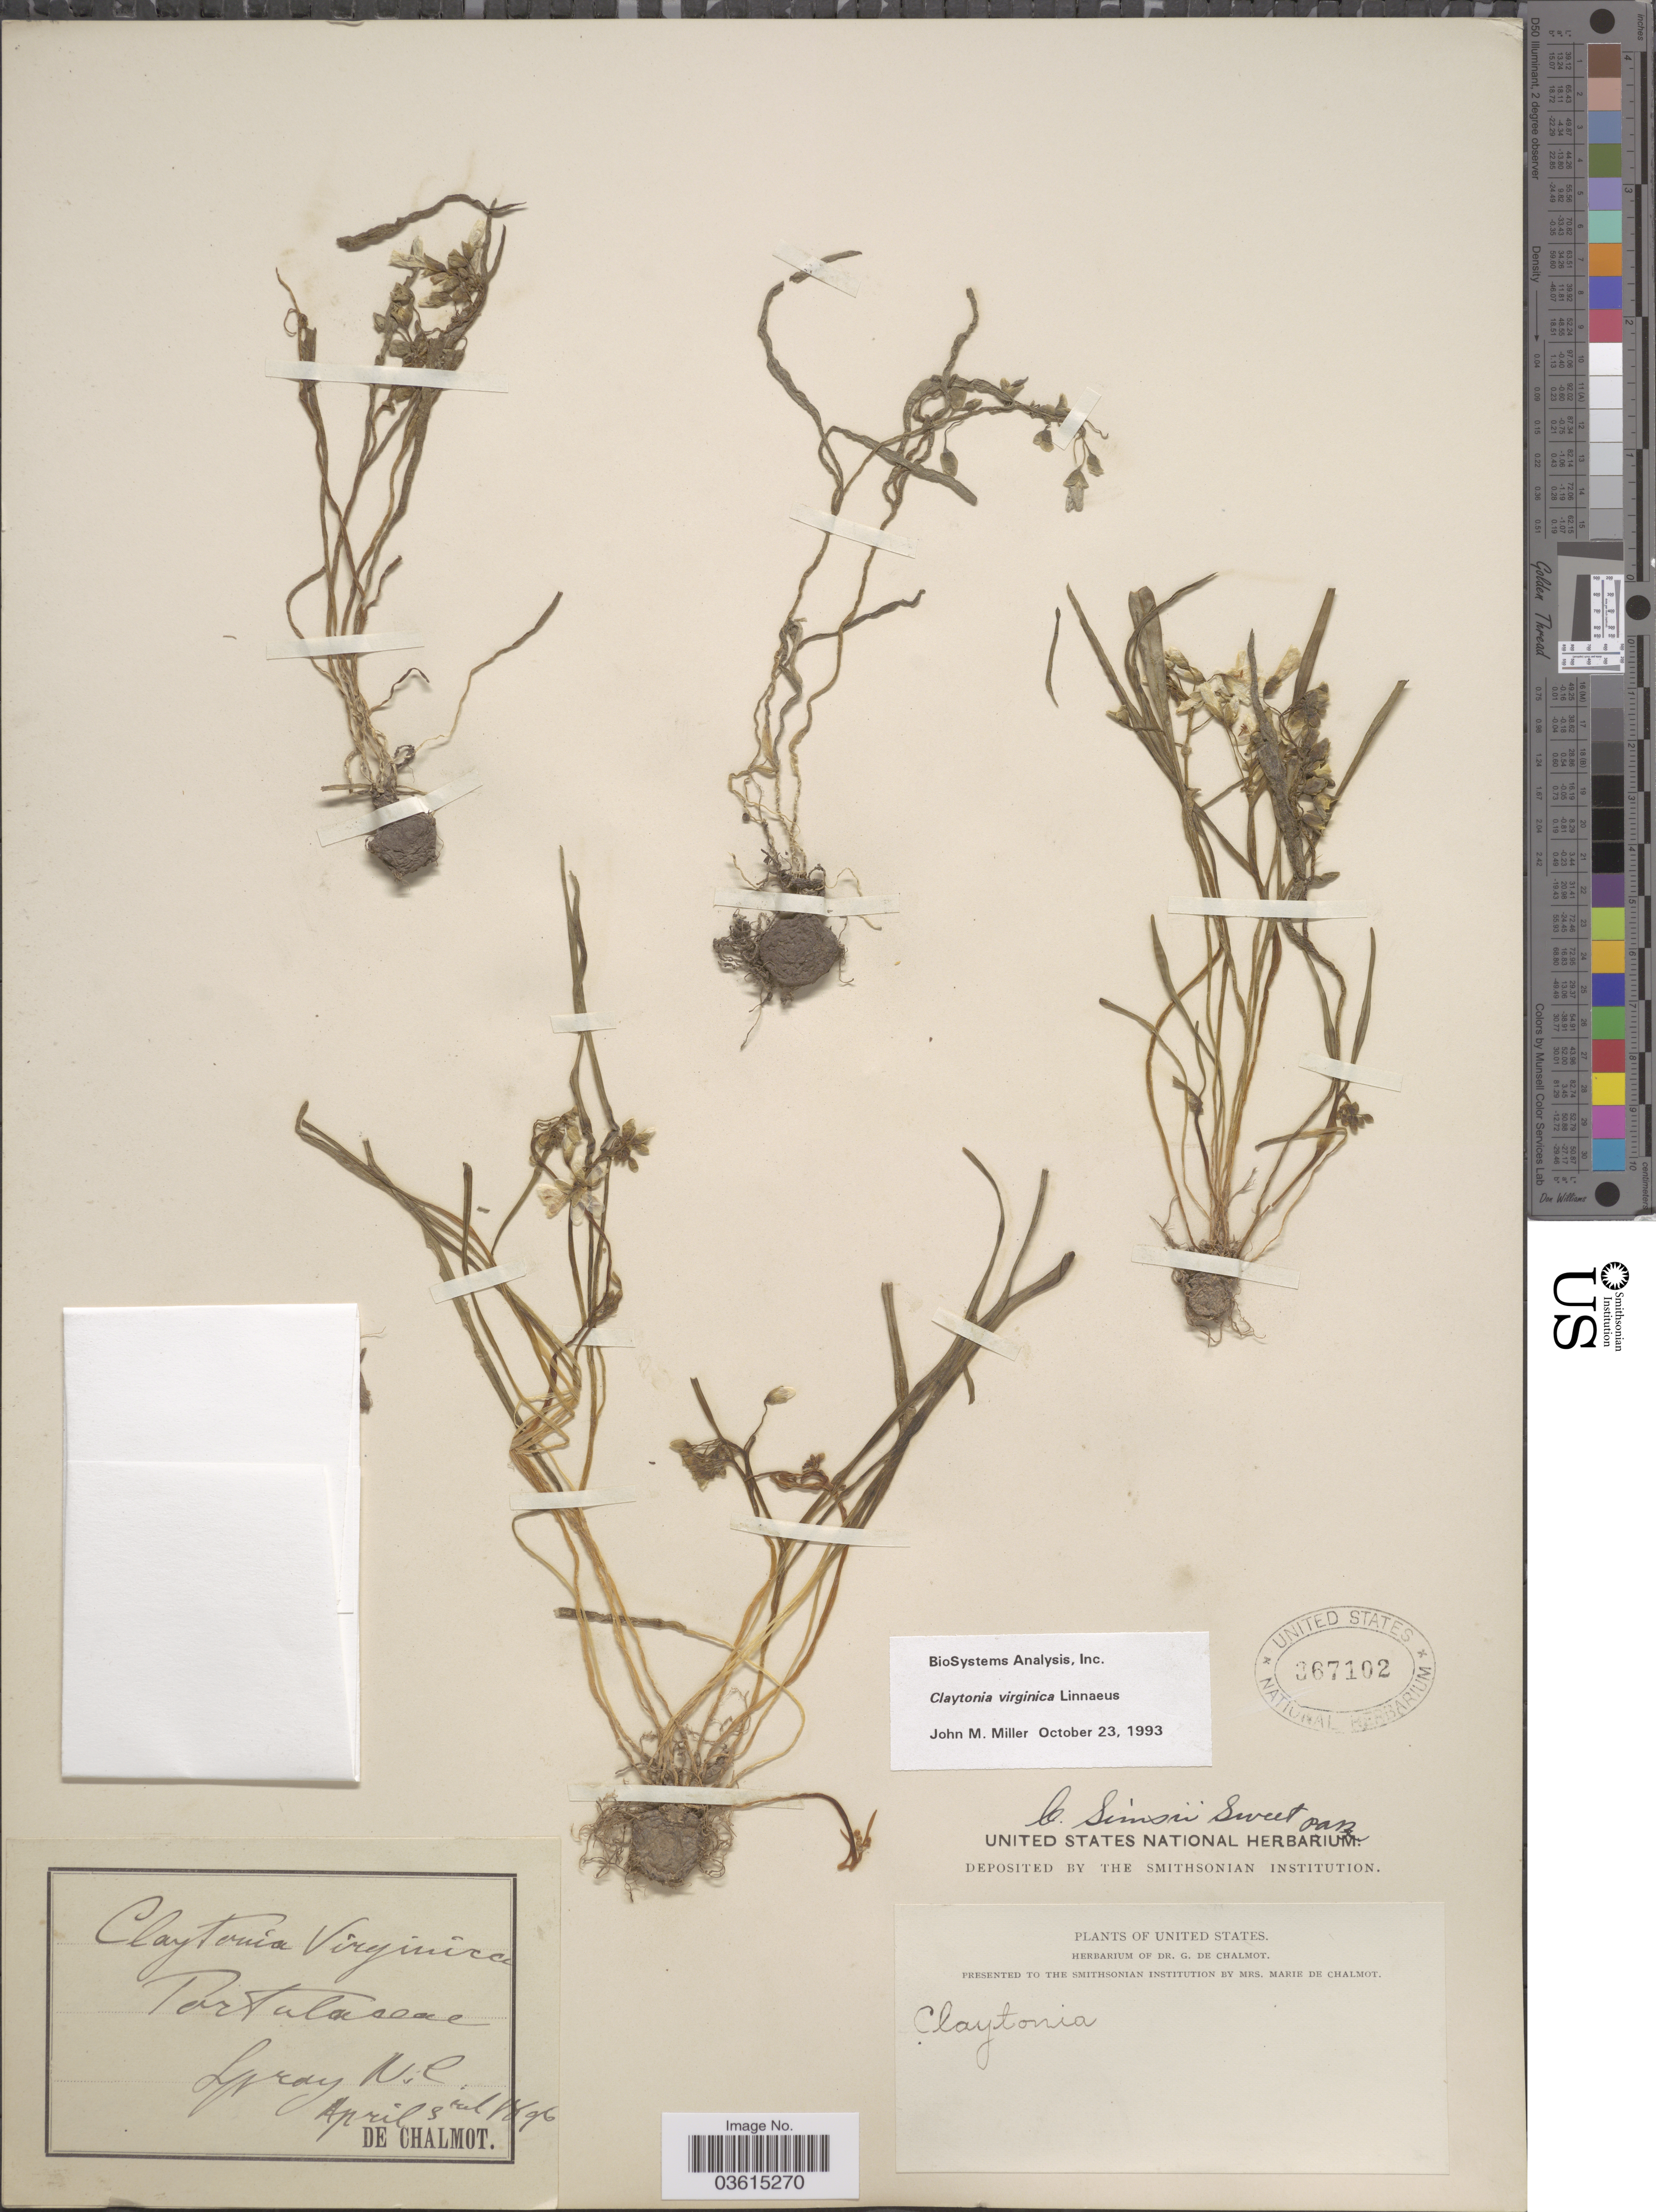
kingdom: Plantae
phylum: Tracheophyta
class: Magnoliopsida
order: Caryophyllales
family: Montiaceae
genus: Claytonia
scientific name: Claytonia virginica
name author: L.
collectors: G. de Chalmot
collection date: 1896-04-03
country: United States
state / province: North Carolina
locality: Spray.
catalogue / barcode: US 367102